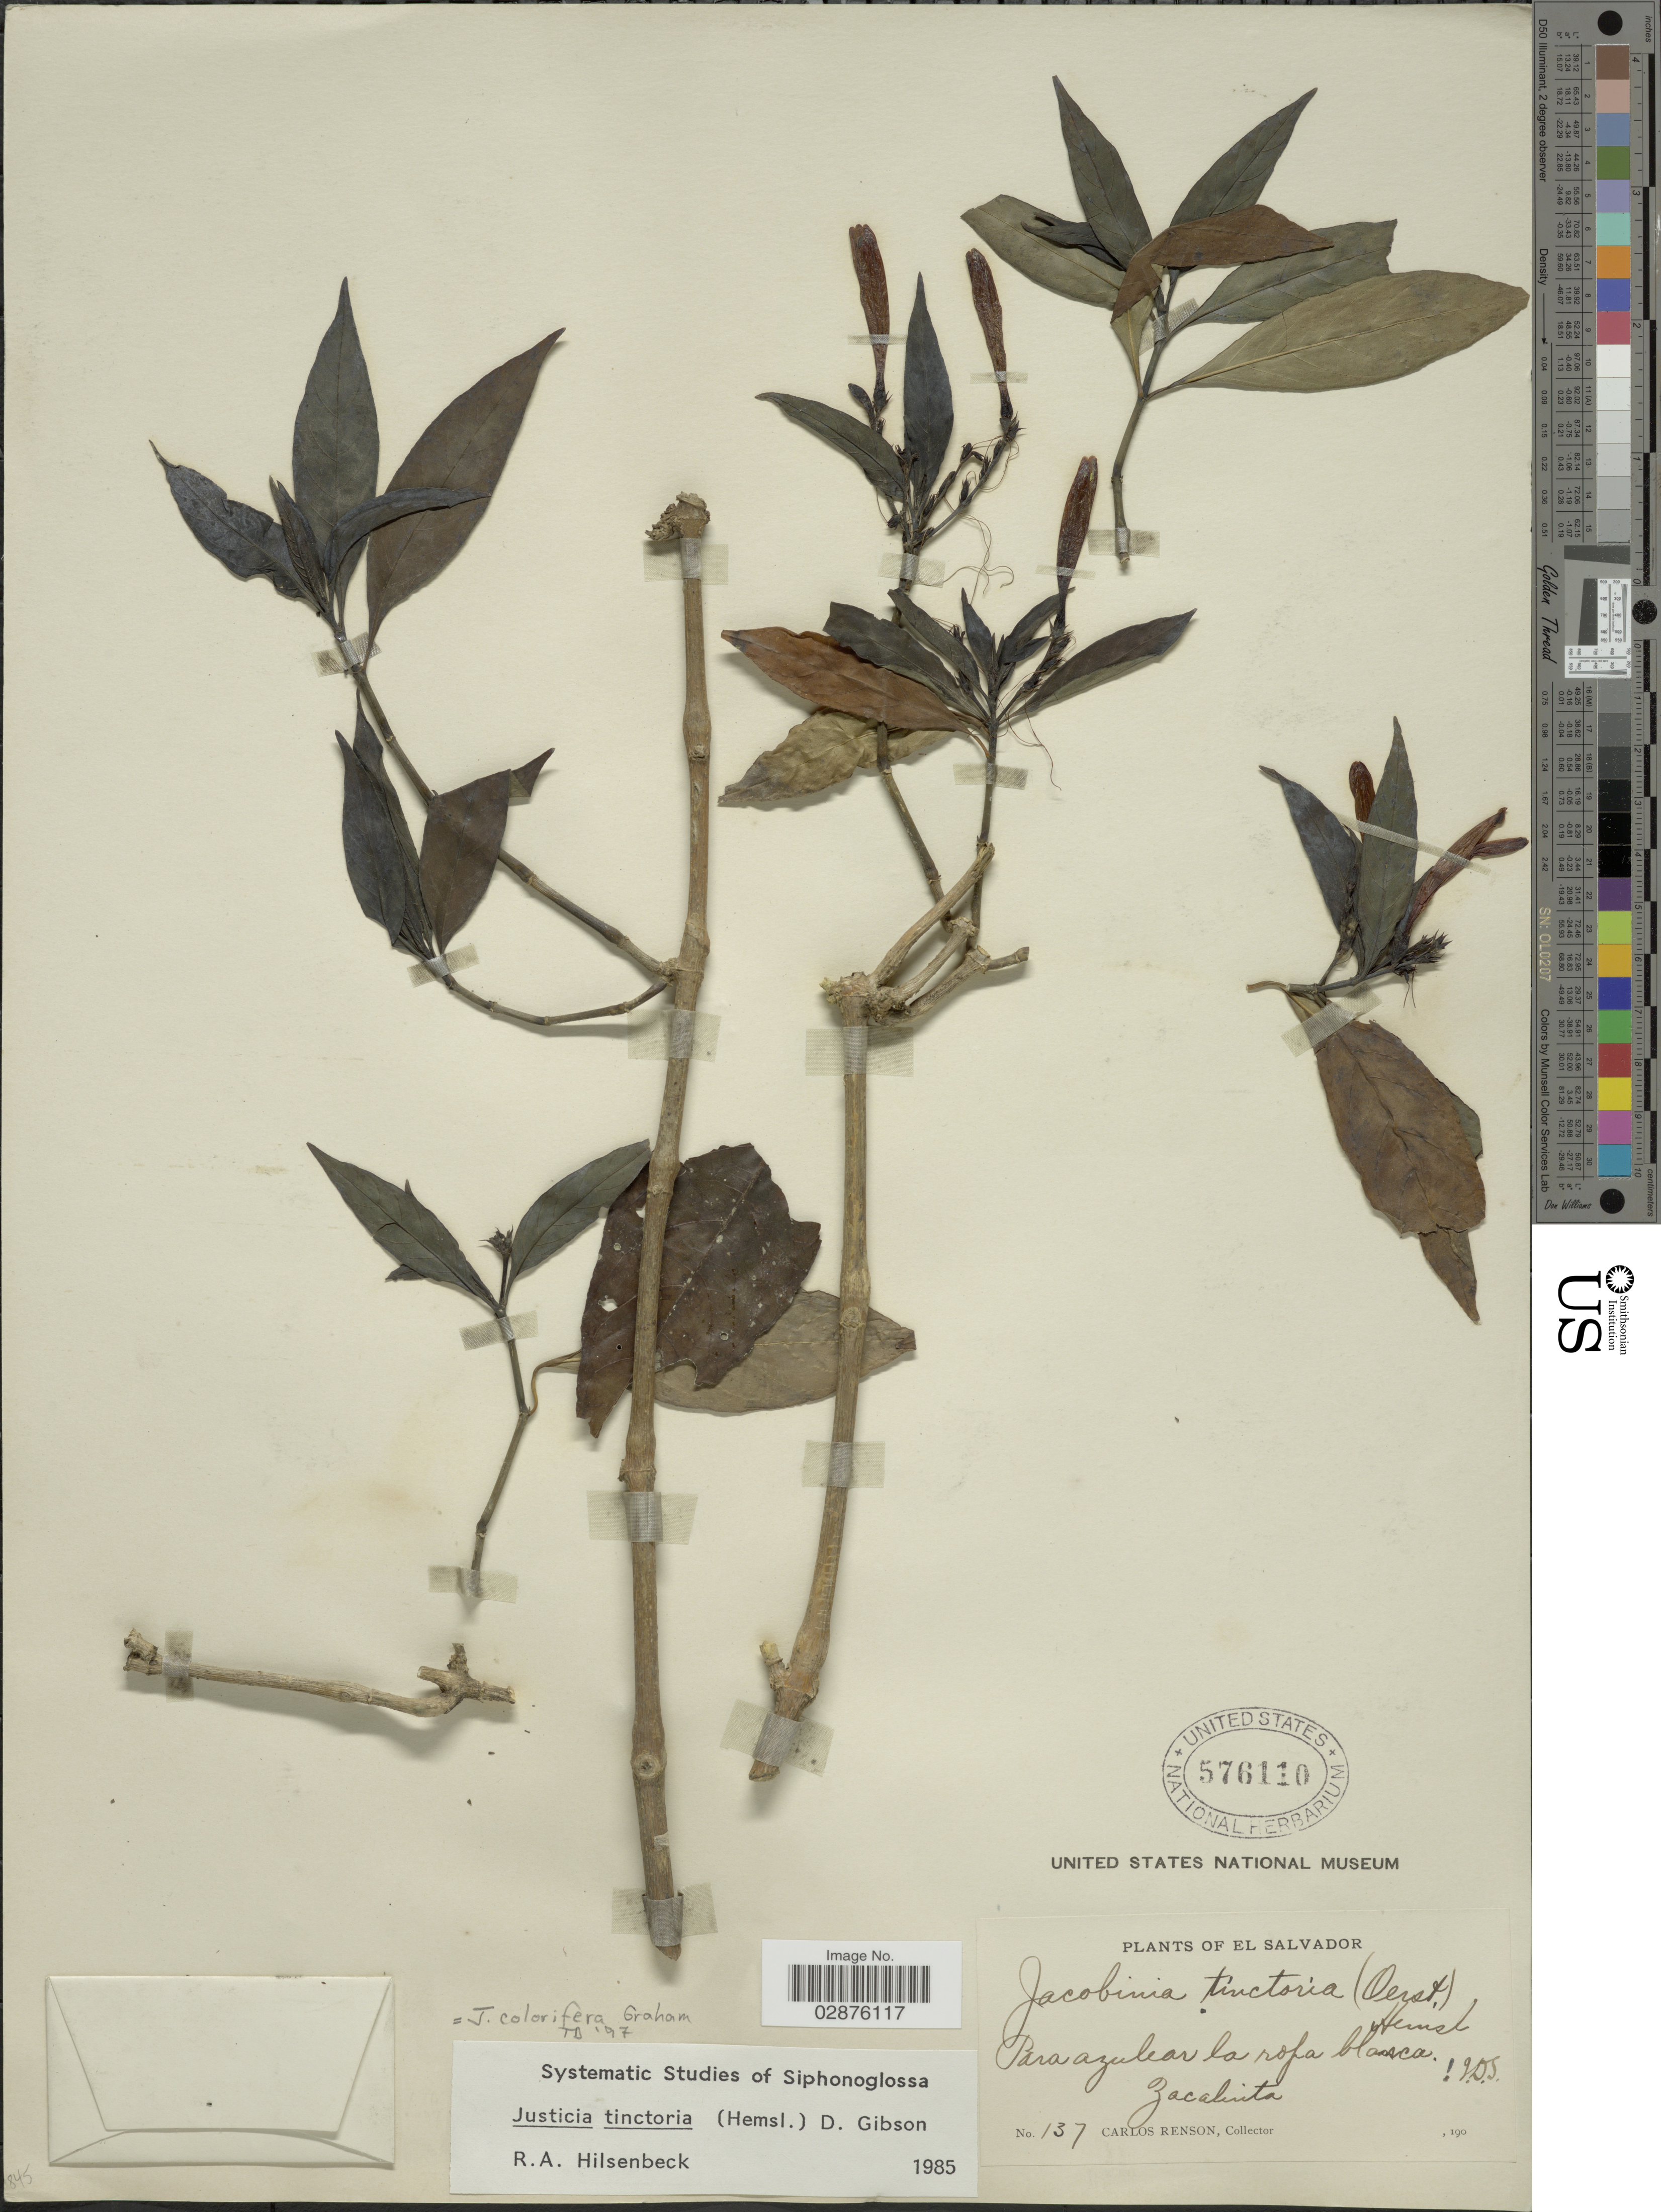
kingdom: Plantae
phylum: Tracheophyta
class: Magnoliopsida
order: Lamiales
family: Acanthaceae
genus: Justicia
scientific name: Justicia colorifera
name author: V.A.W. Graham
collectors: C. Renson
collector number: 137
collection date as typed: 190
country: El Salvador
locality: Para azulear la rofa blanca, Zacalinta.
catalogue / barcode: US 576110